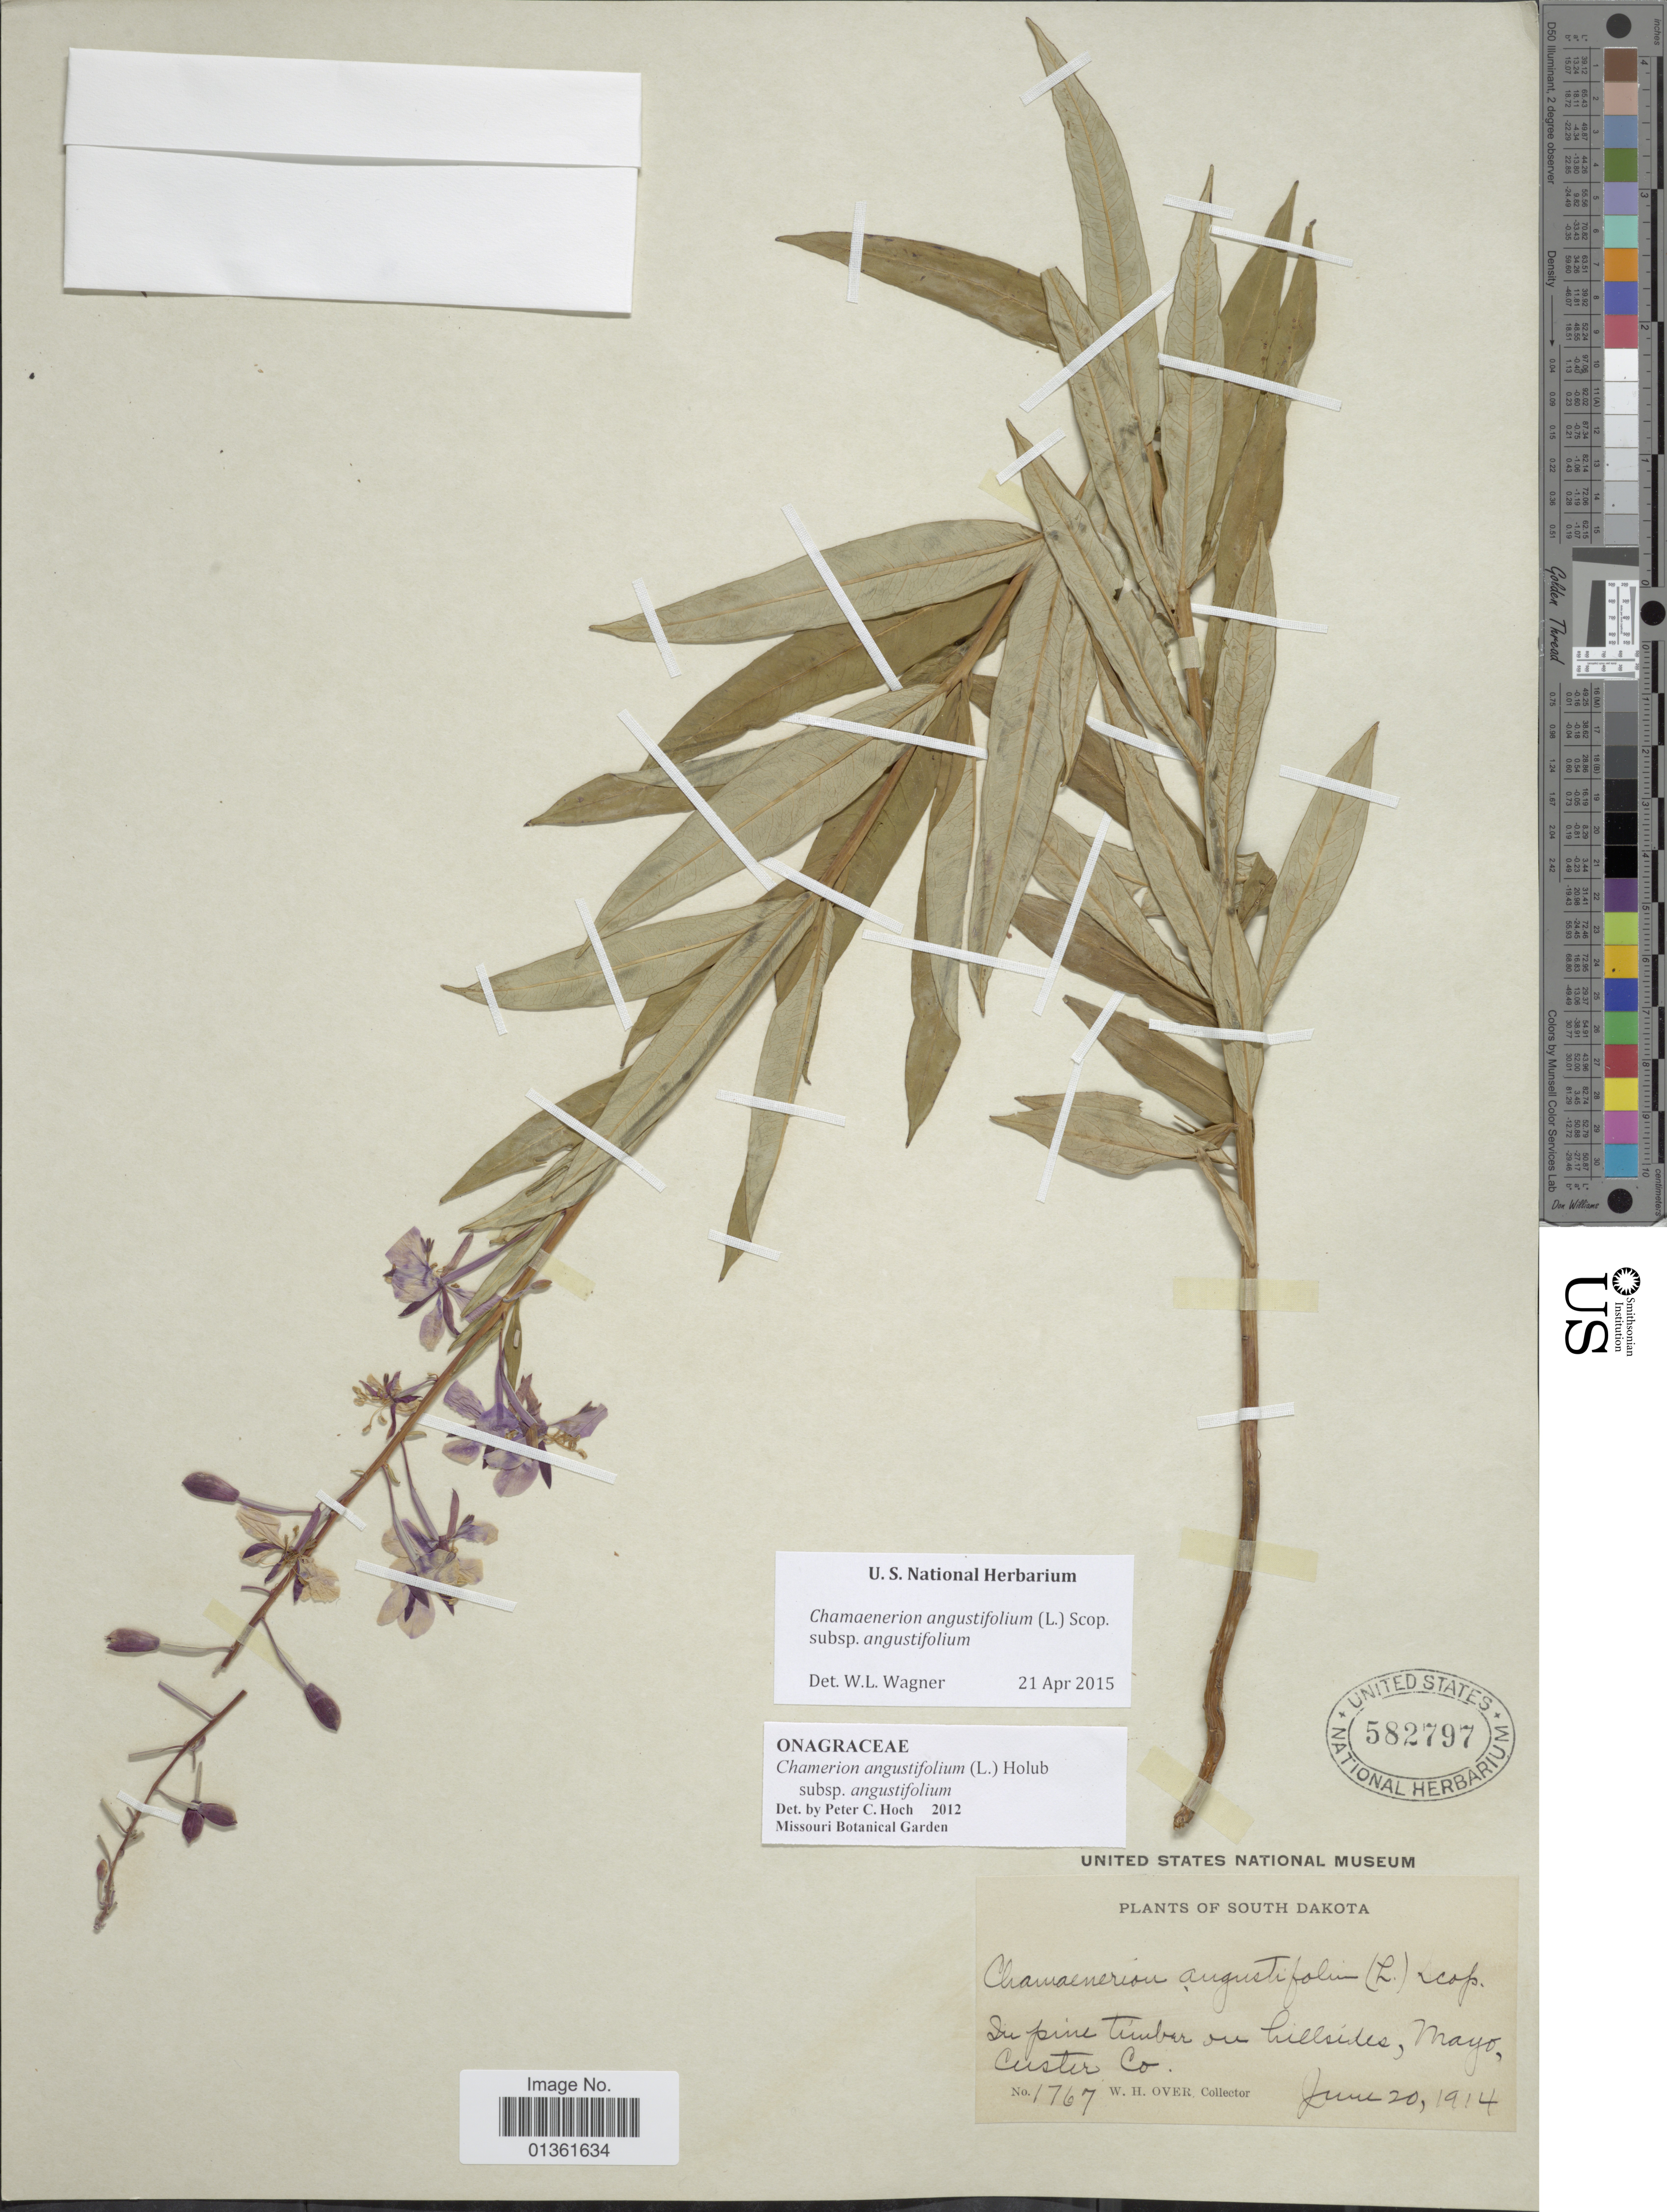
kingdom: Plantae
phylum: Tracheophyta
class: Magnoliopsida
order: Myrtales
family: Onagraceae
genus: Chamaenerion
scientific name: Chamaenerion angustifolium subsp. angustifolium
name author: (L.) Scop.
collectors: W. Over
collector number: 1767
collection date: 1914-06-20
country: United States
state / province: South Dakota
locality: In pine timber on hillsides, Mayo, Custer Co.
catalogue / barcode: US 582797